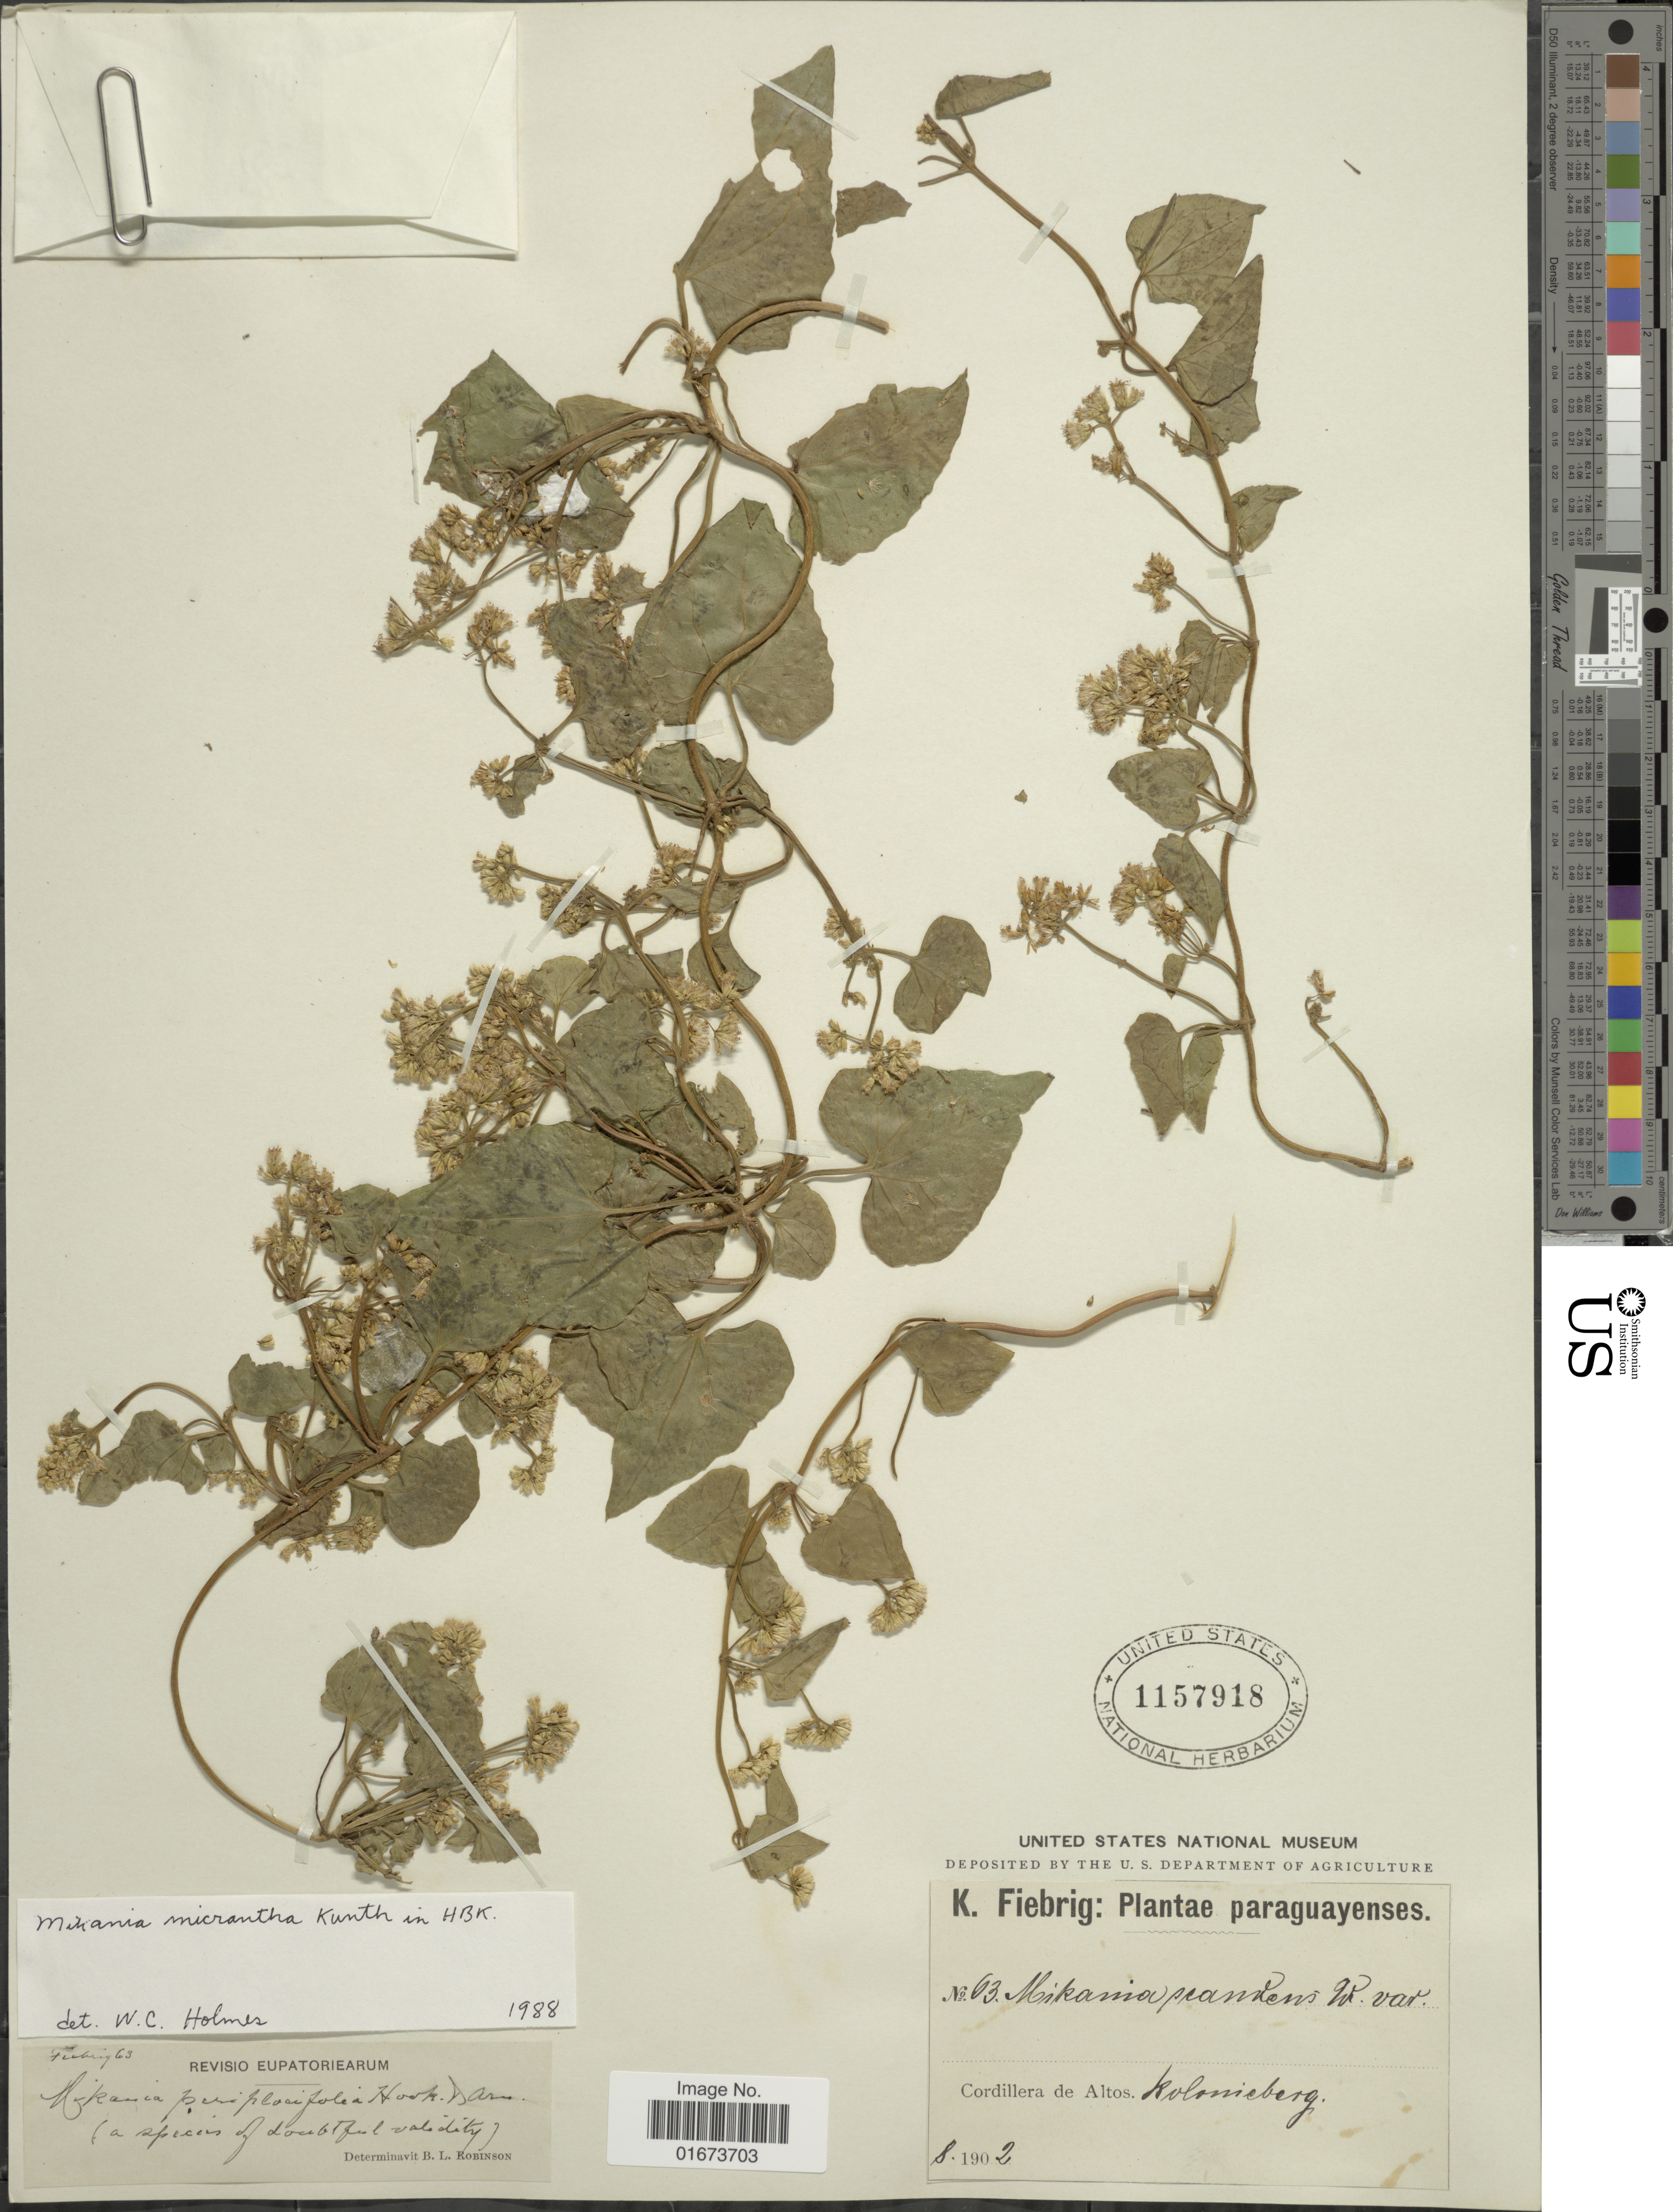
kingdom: Plantae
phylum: Tracheophyta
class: Magnoliopsida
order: Asterales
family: Asteraceae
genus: Mikania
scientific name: Mikania micrantha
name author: Kunth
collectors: K. Fiebrig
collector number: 63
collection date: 1902-08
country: Paraguay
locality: Cordillera de Altos. Kolomicberg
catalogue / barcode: US 1157918